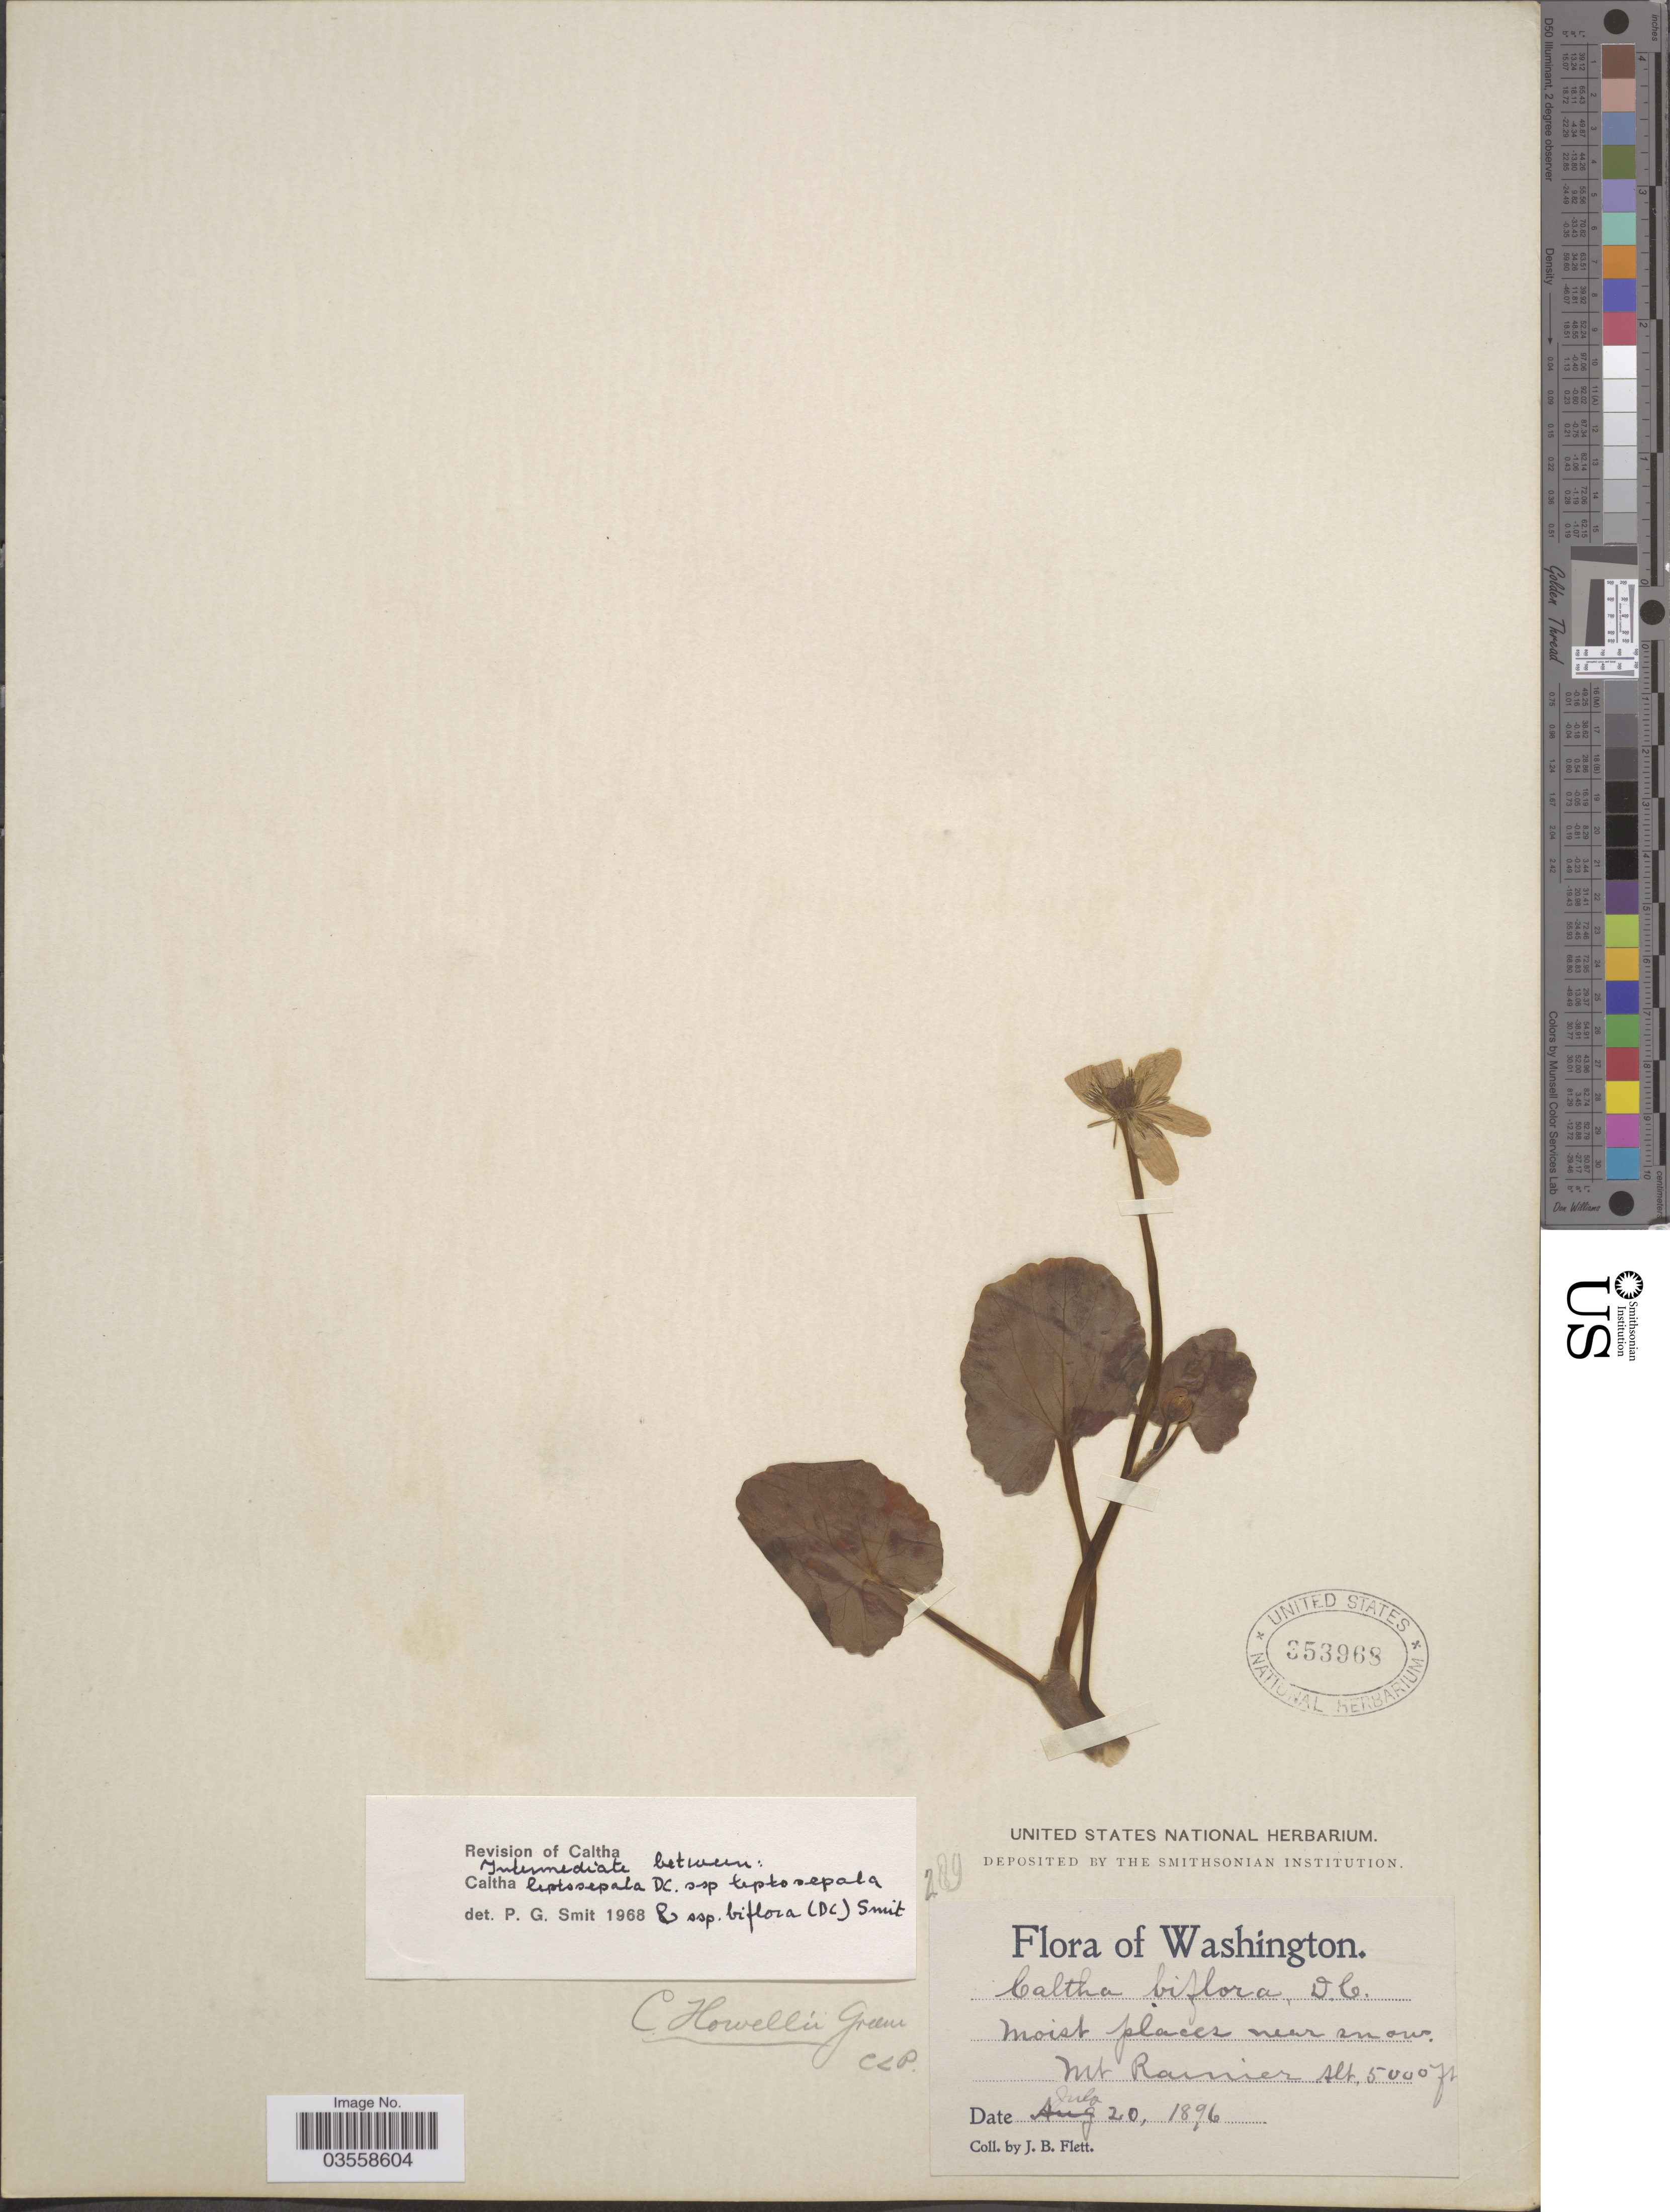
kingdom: Plantae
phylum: Tracheophyta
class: Magnoliopsida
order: Ranunculales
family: Ranunculaceae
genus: Caltha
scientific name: Caltha leptosepala subsp. biflora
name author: DC.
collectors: J. Flett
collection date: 1896-07-20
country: United States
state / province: Washington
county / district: Pierce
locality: Mt Rainier.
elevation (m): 1524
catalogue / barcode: US 353968